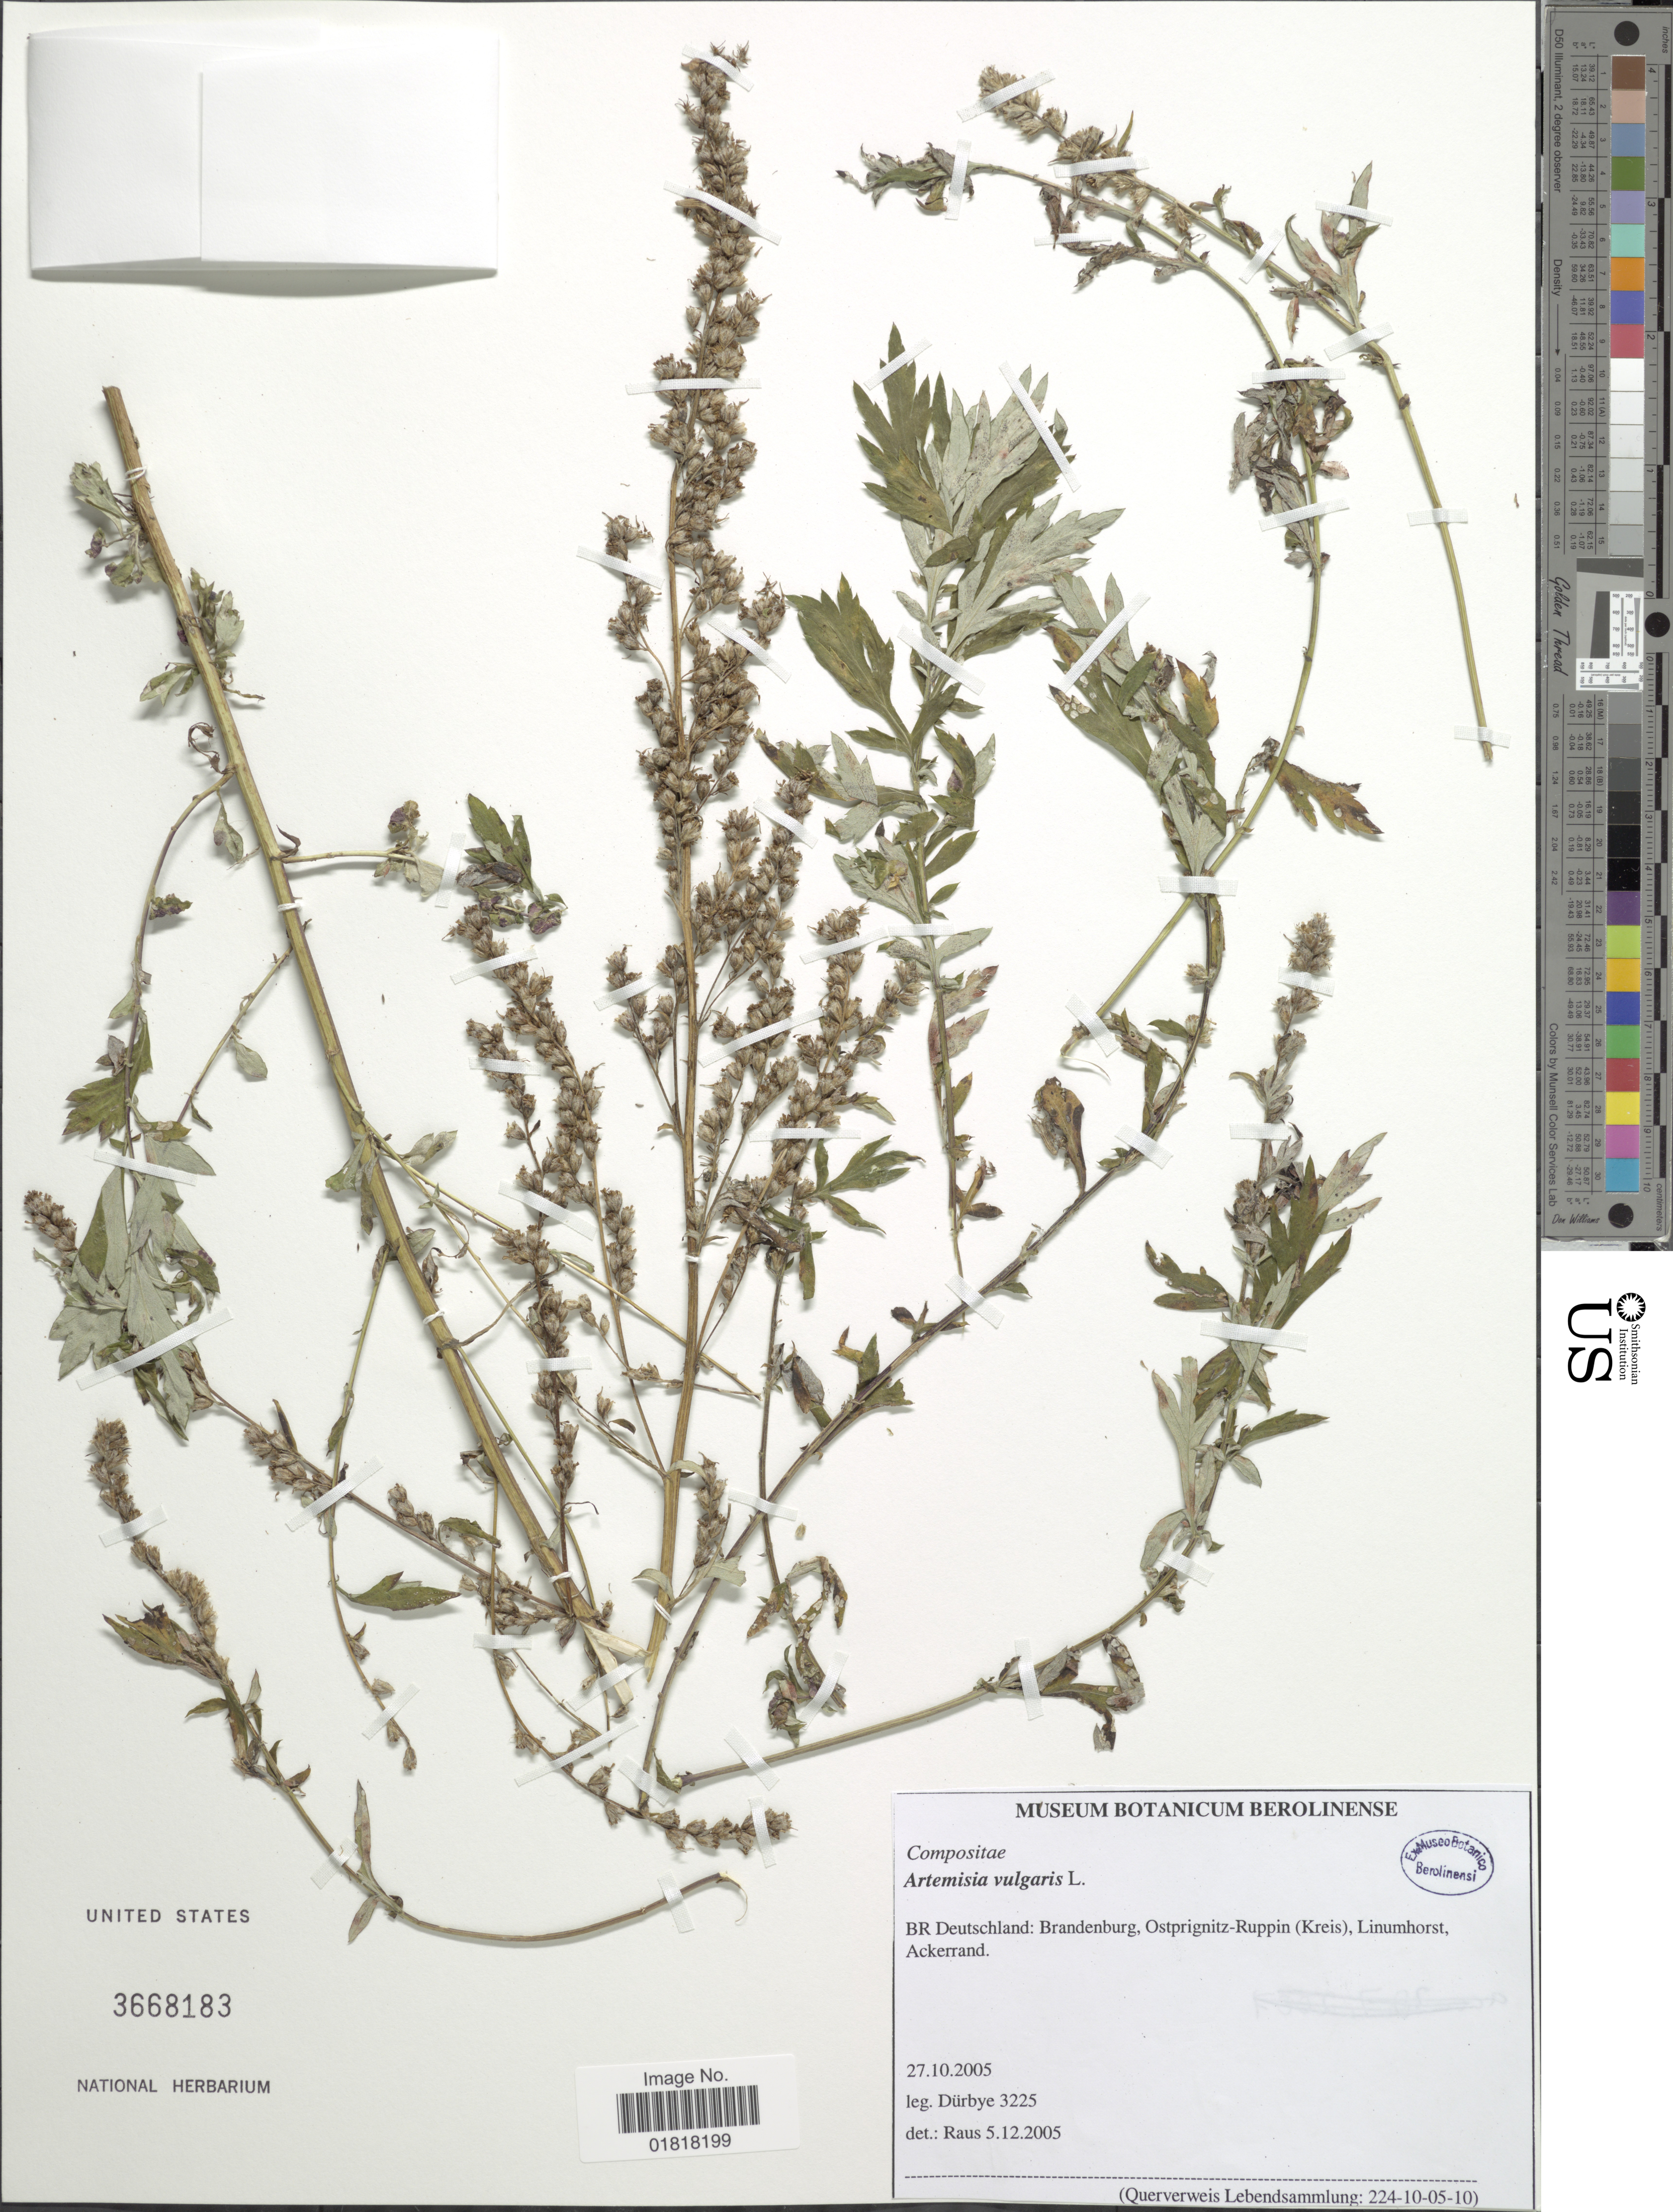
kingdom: Plantae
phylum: Tracheophyta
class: Magnoliopsida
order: Asterales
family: Asteraceae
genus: Artemisia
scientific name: Artemisia vulgaris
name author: L.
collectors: Dürbye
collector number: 3225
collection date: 2005-10-27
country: Germany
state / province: Brandenburg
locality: BR Deutschland, Ostprignitz-Ruppin (Kreis). Linumhorst, Ackerrand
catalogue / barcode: US 3668183